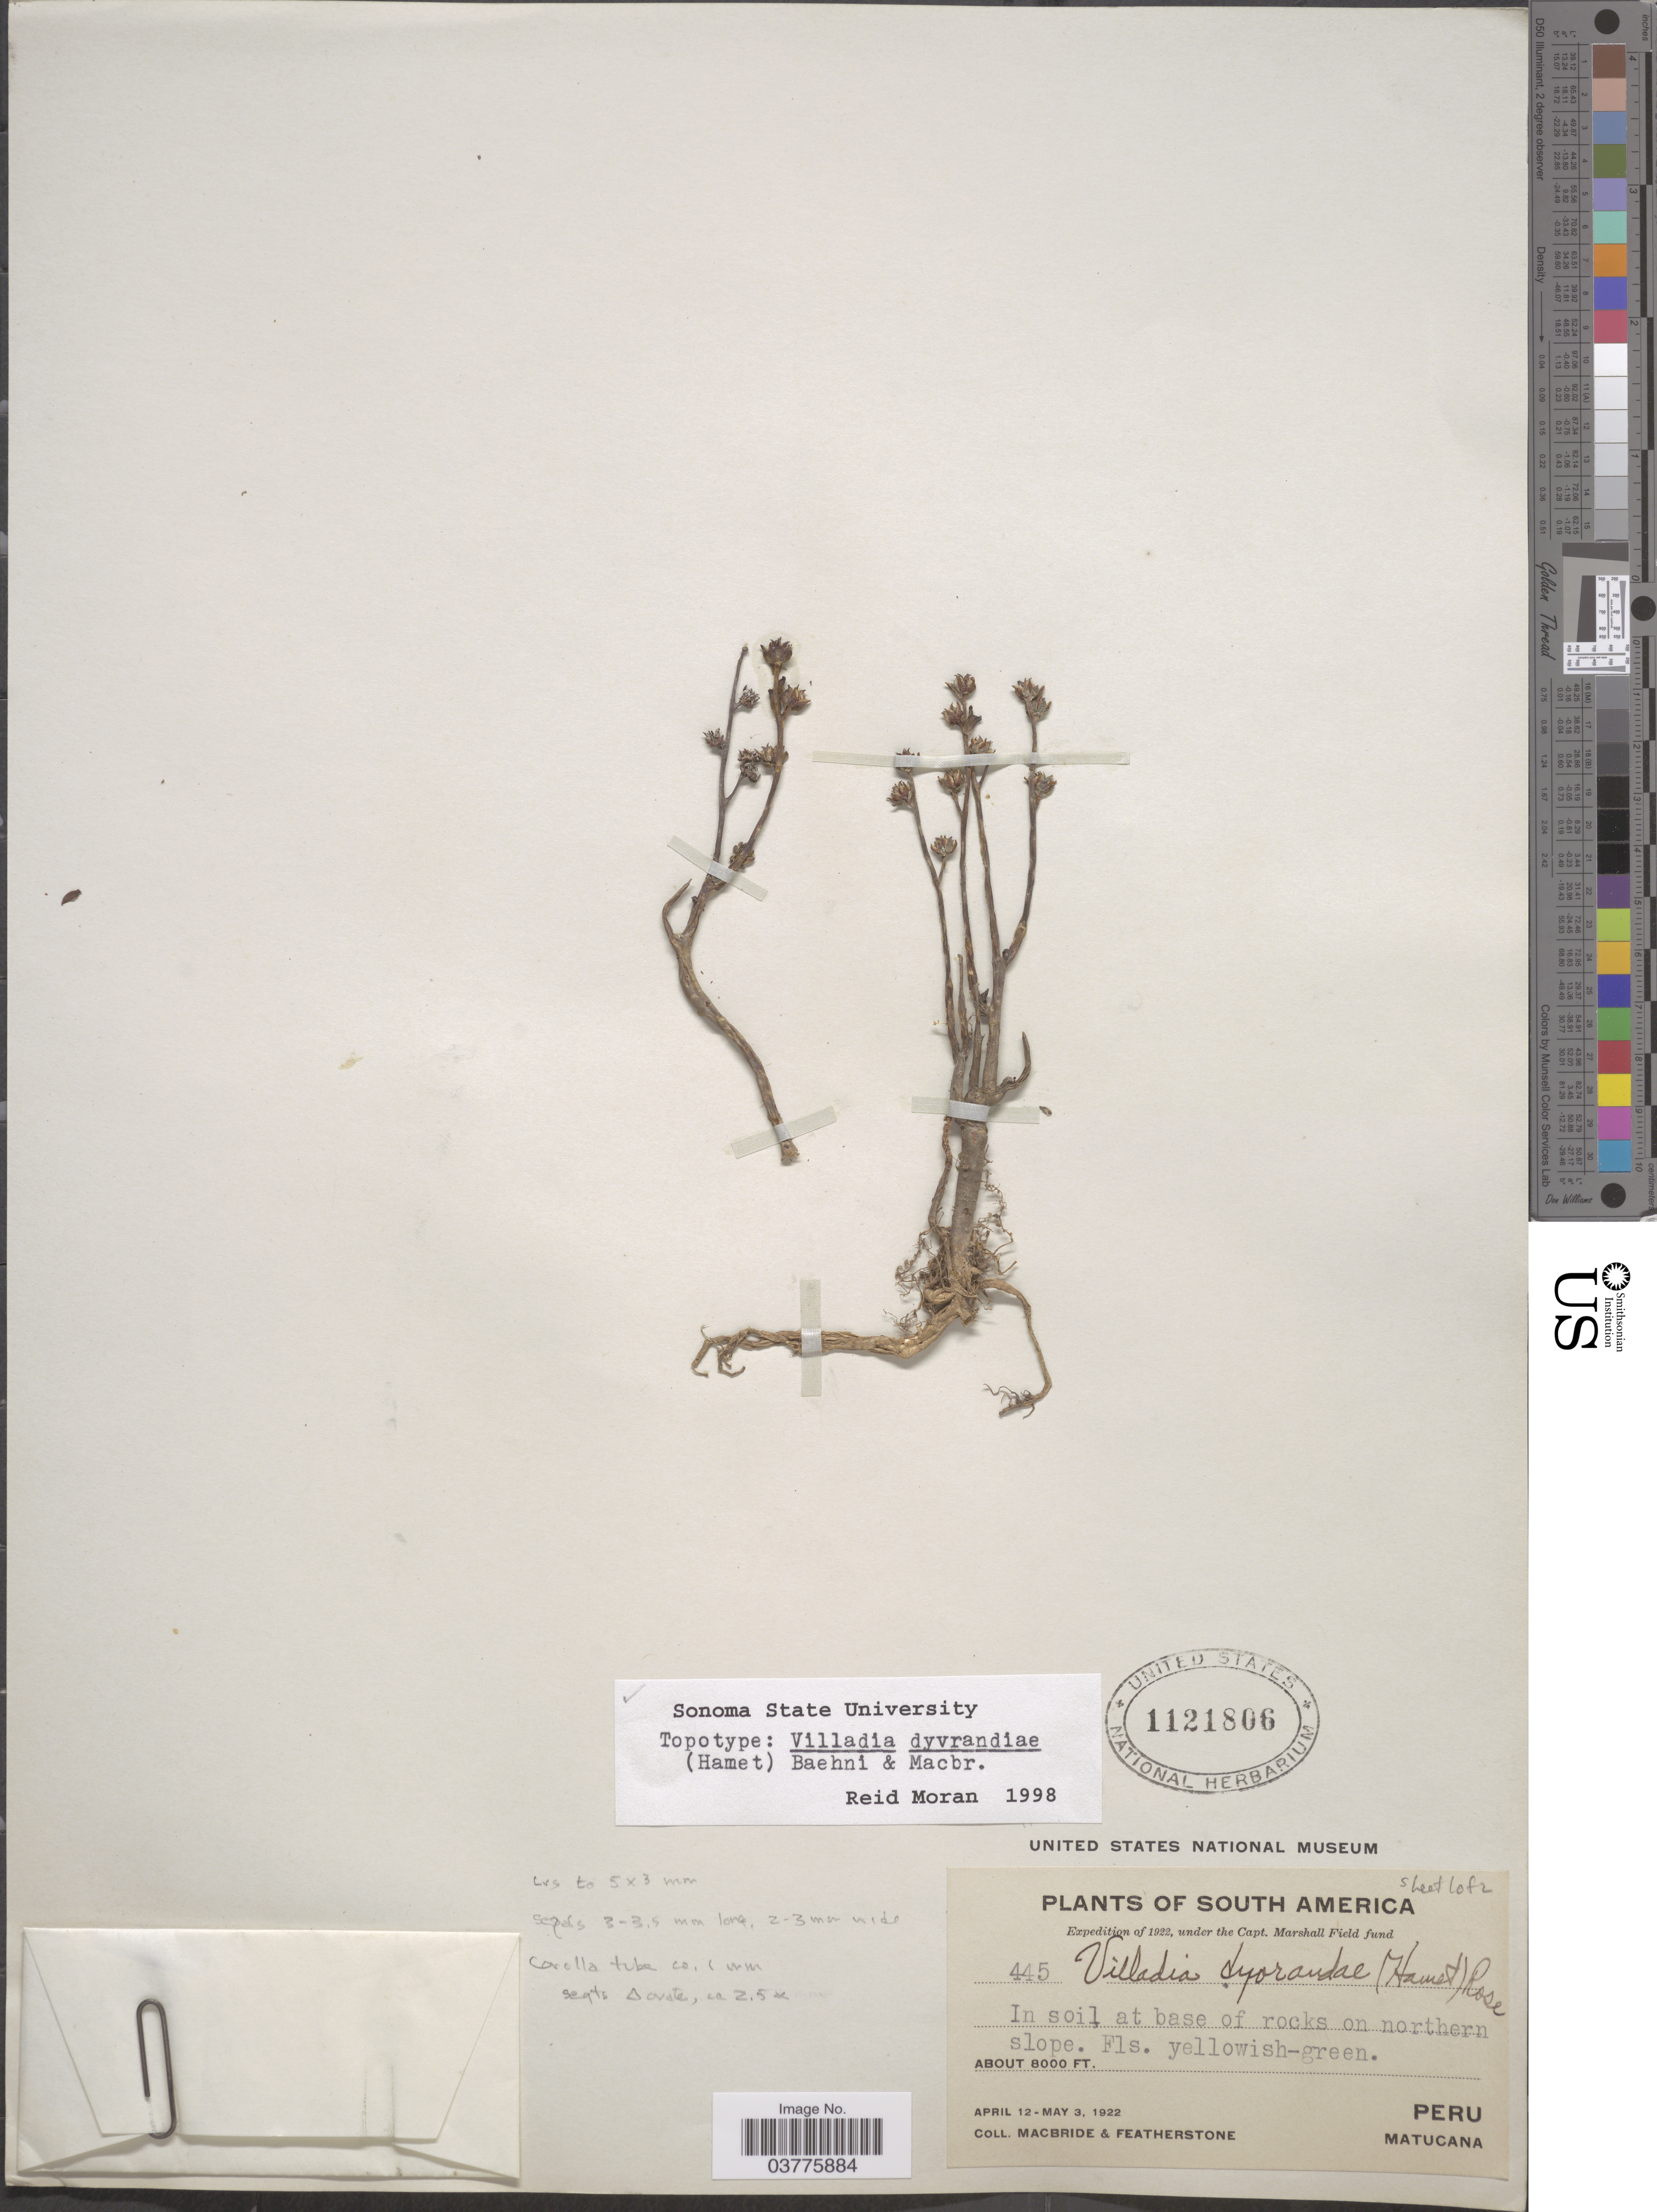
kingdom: Plantae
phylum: Tracheophyta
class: Magnoliopsida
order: Saxifragales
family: Crassulaceae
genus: Sedum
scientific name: Sedum incarum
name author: (Ball) Pino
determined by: Pino, Guillermo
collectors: Macbride, -- & -. Featherstone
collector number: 445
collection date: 1922-04-12/1922-05-03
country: Peru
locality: Matucana.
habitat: In soil at base of rocks on northern slope.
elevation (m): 2438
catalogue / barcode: US 1121806